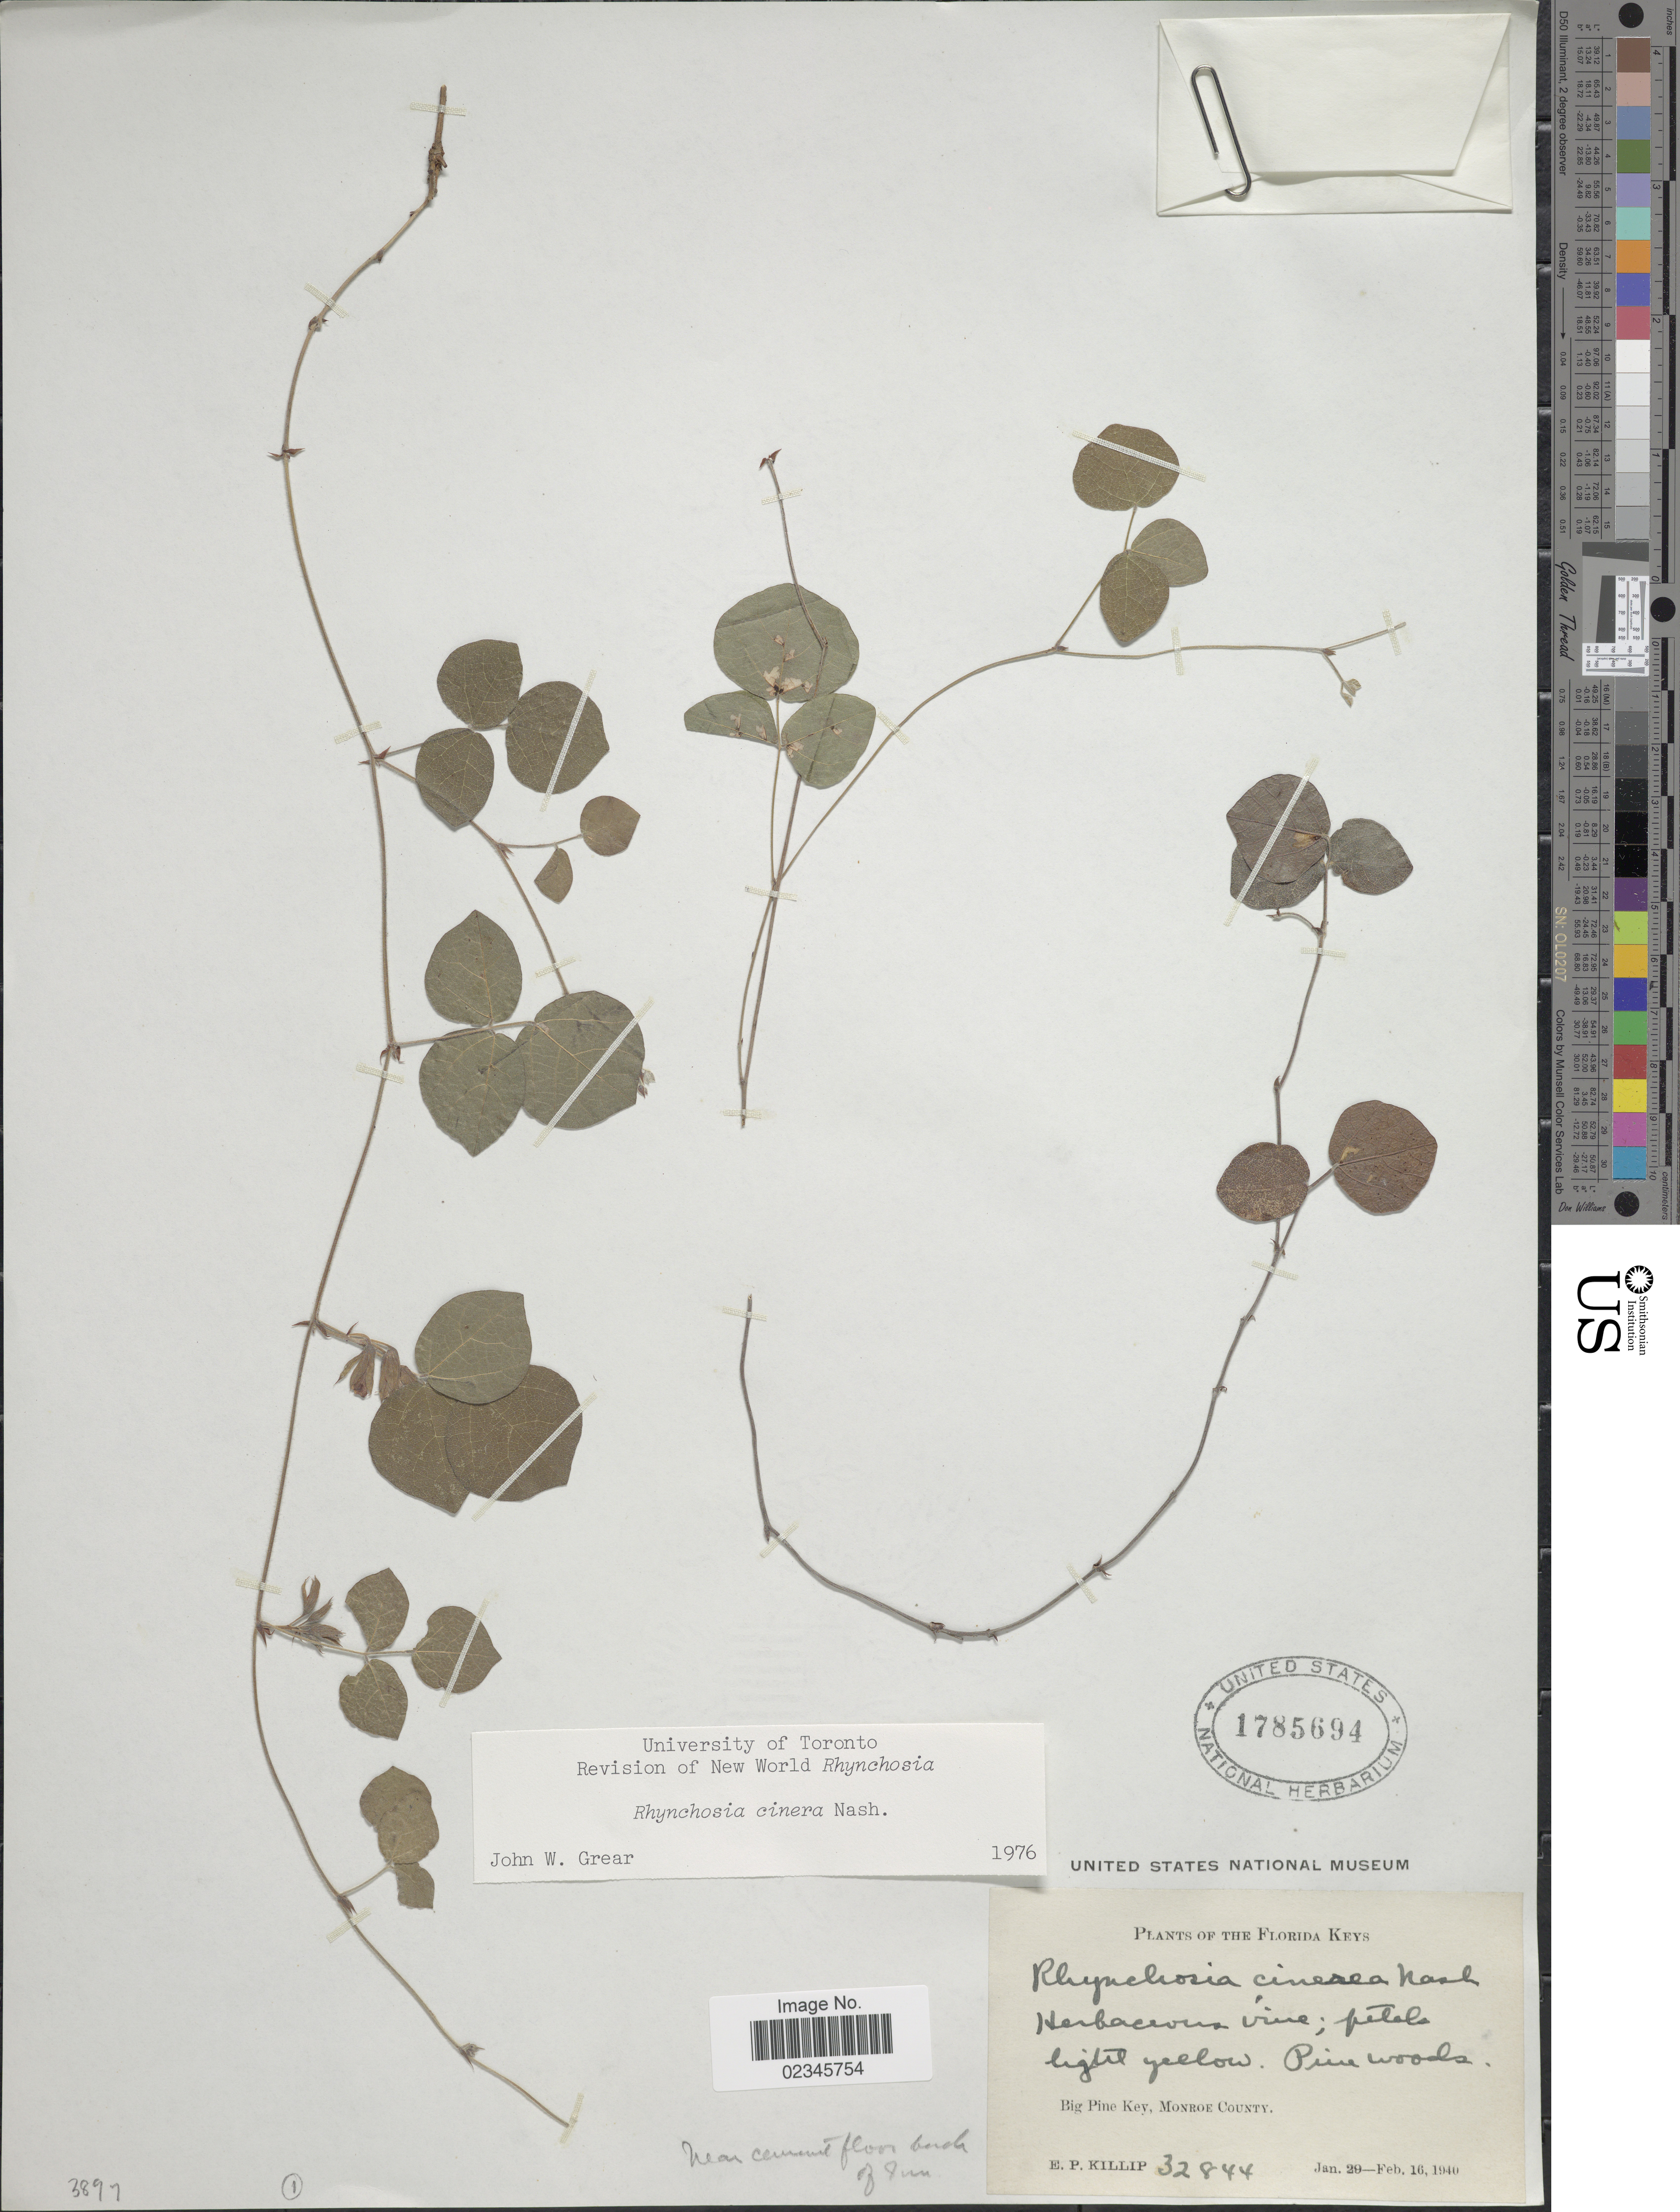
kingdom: Plantae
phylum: Tracheophyta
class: Magnoliopsida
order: Fabales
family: Fabaceae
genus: Cajanus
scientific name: Cajanus cinereus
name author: (F. Muell. ex Benth.) F. Muell.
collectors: E. P. Killip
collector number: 32844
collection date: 1940-01-29/1940-02-16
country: United States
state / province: Florida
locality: The Florida Keys, Big Pine Key, Monroe County.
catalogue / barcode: US 1785694